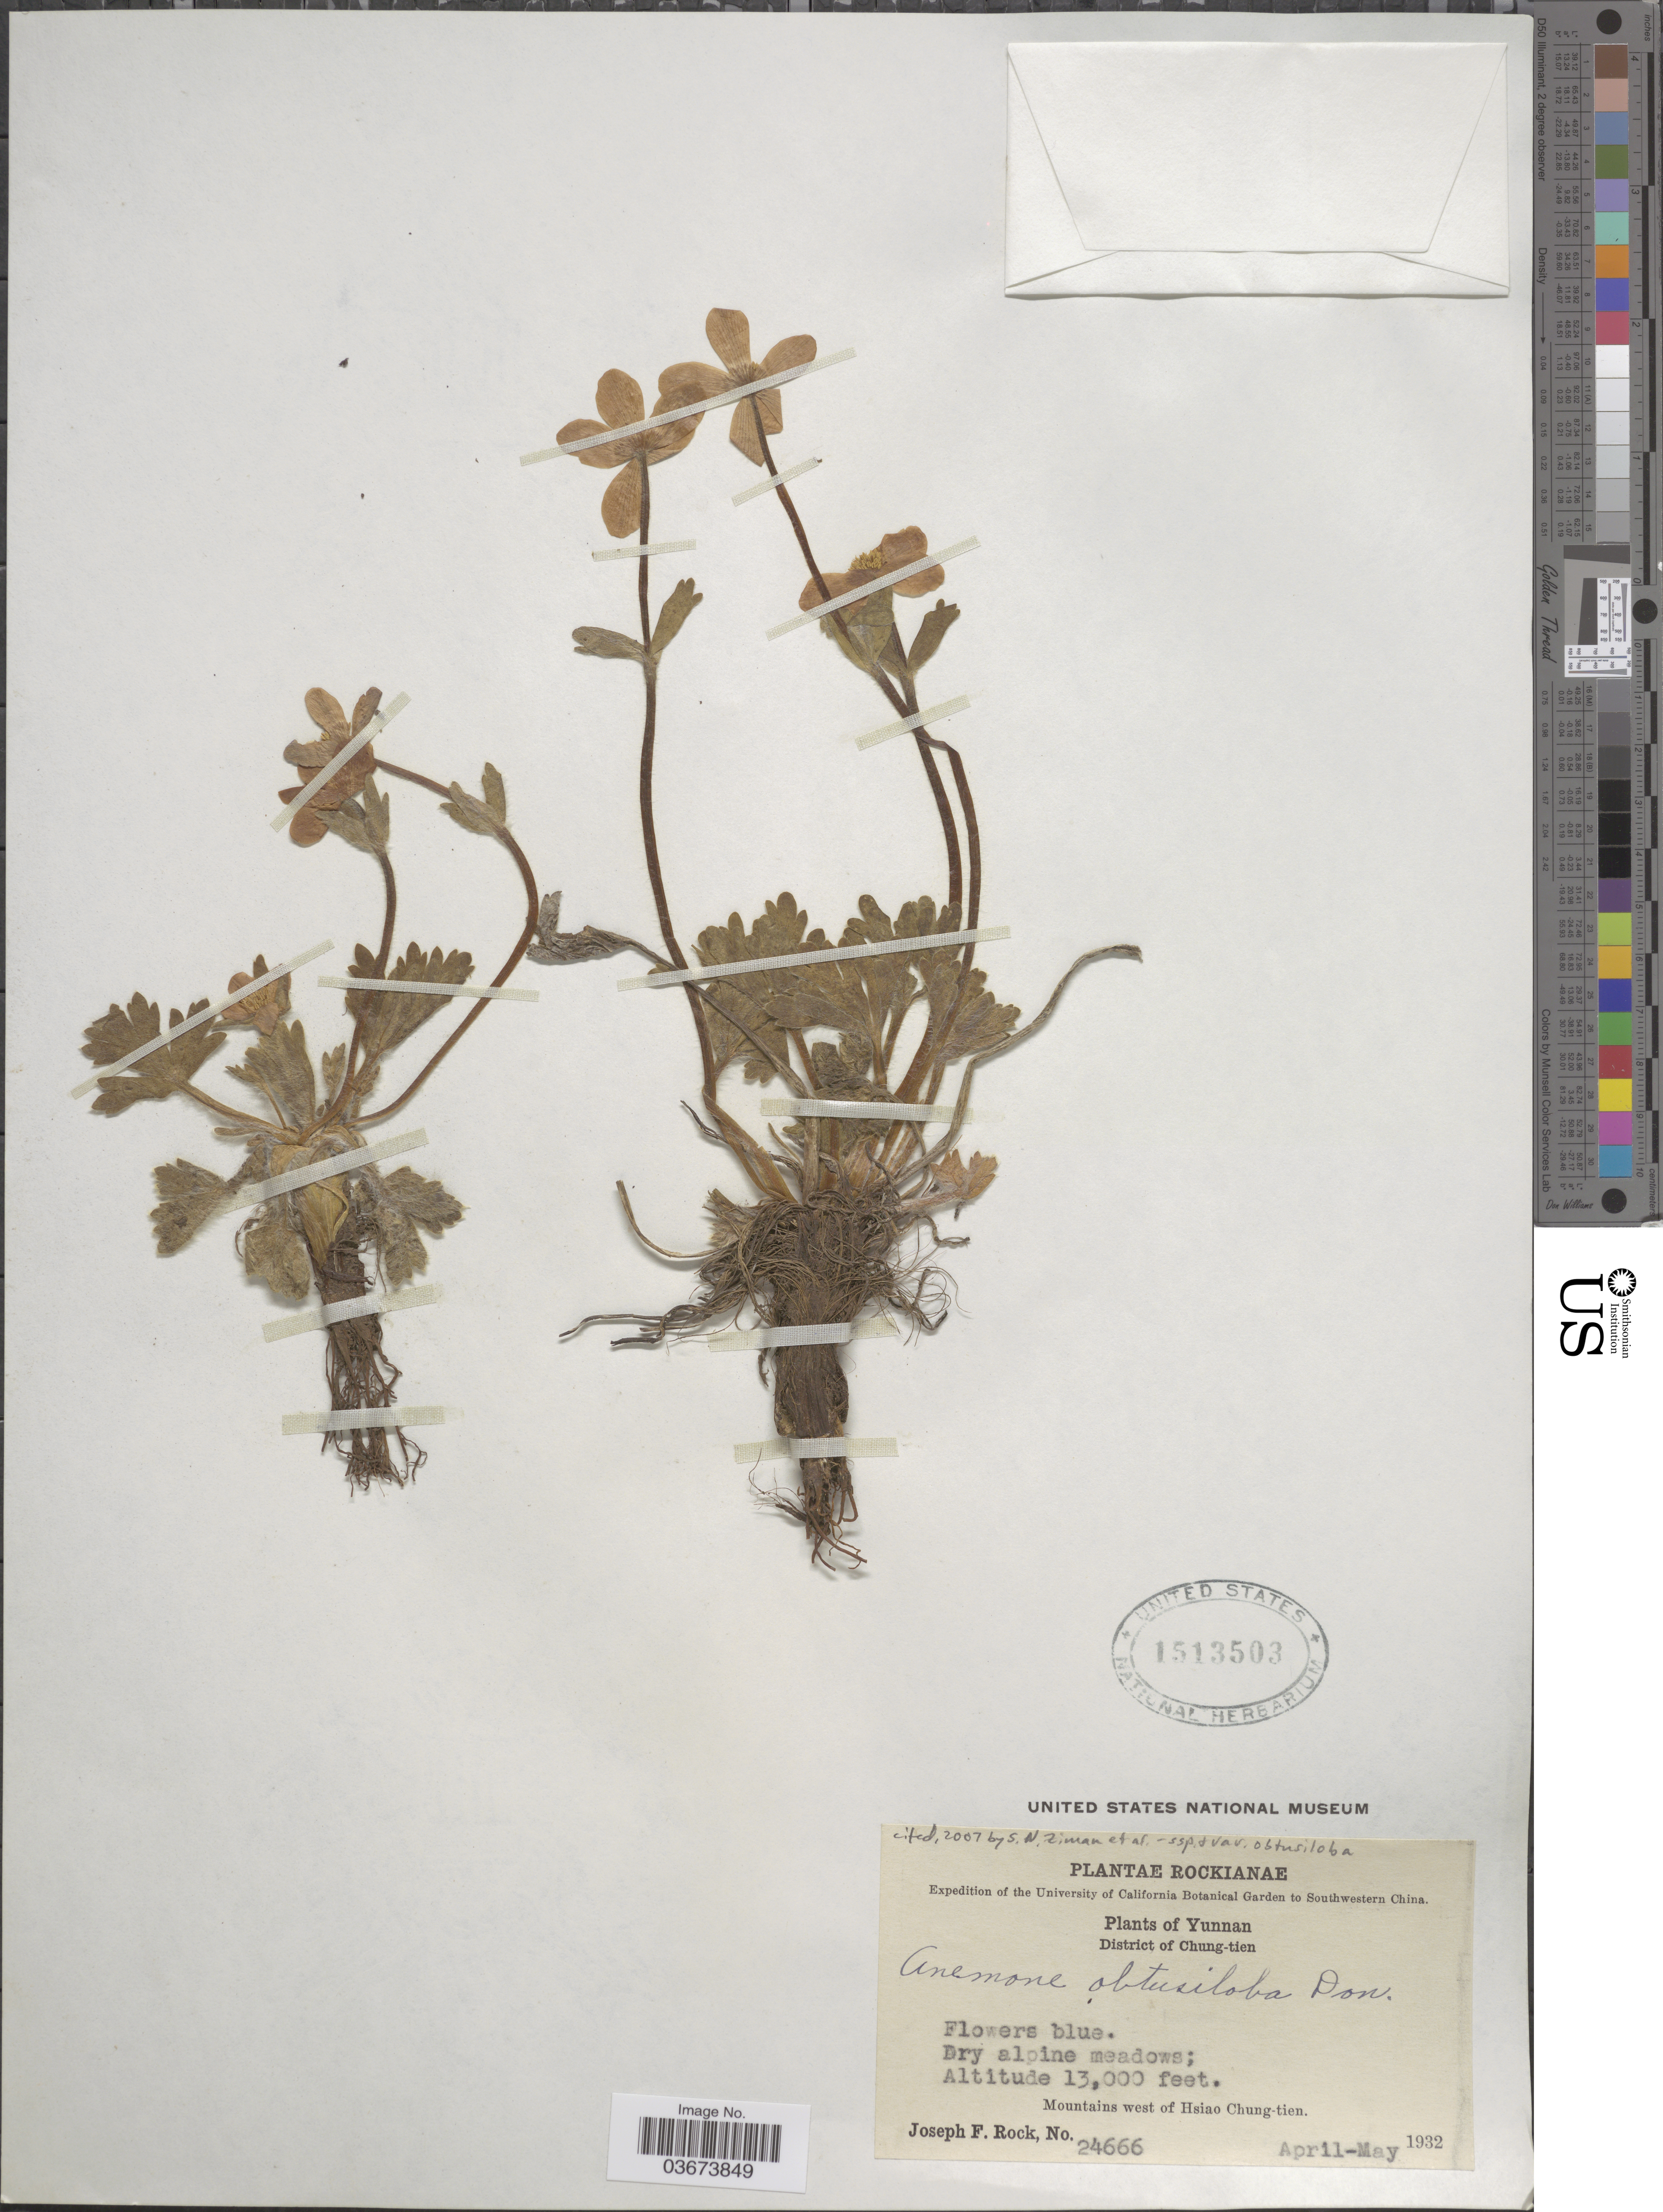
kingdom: Plantae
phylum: Tracheophyta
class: Magnoliopsida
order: Ranunculales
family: Ranunculaceae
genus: Anemone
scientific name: Anemone obtusiloba subsp. obtusiloba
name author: D. Don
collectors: J. F. Rock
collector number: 24666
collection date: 1932-04/1932-05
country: China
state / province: Yunnan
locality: Southwestern China. District of Chung-tien. Mountains west of Hsiao Chung-tien.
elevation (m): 3962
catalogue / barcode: US 1513503